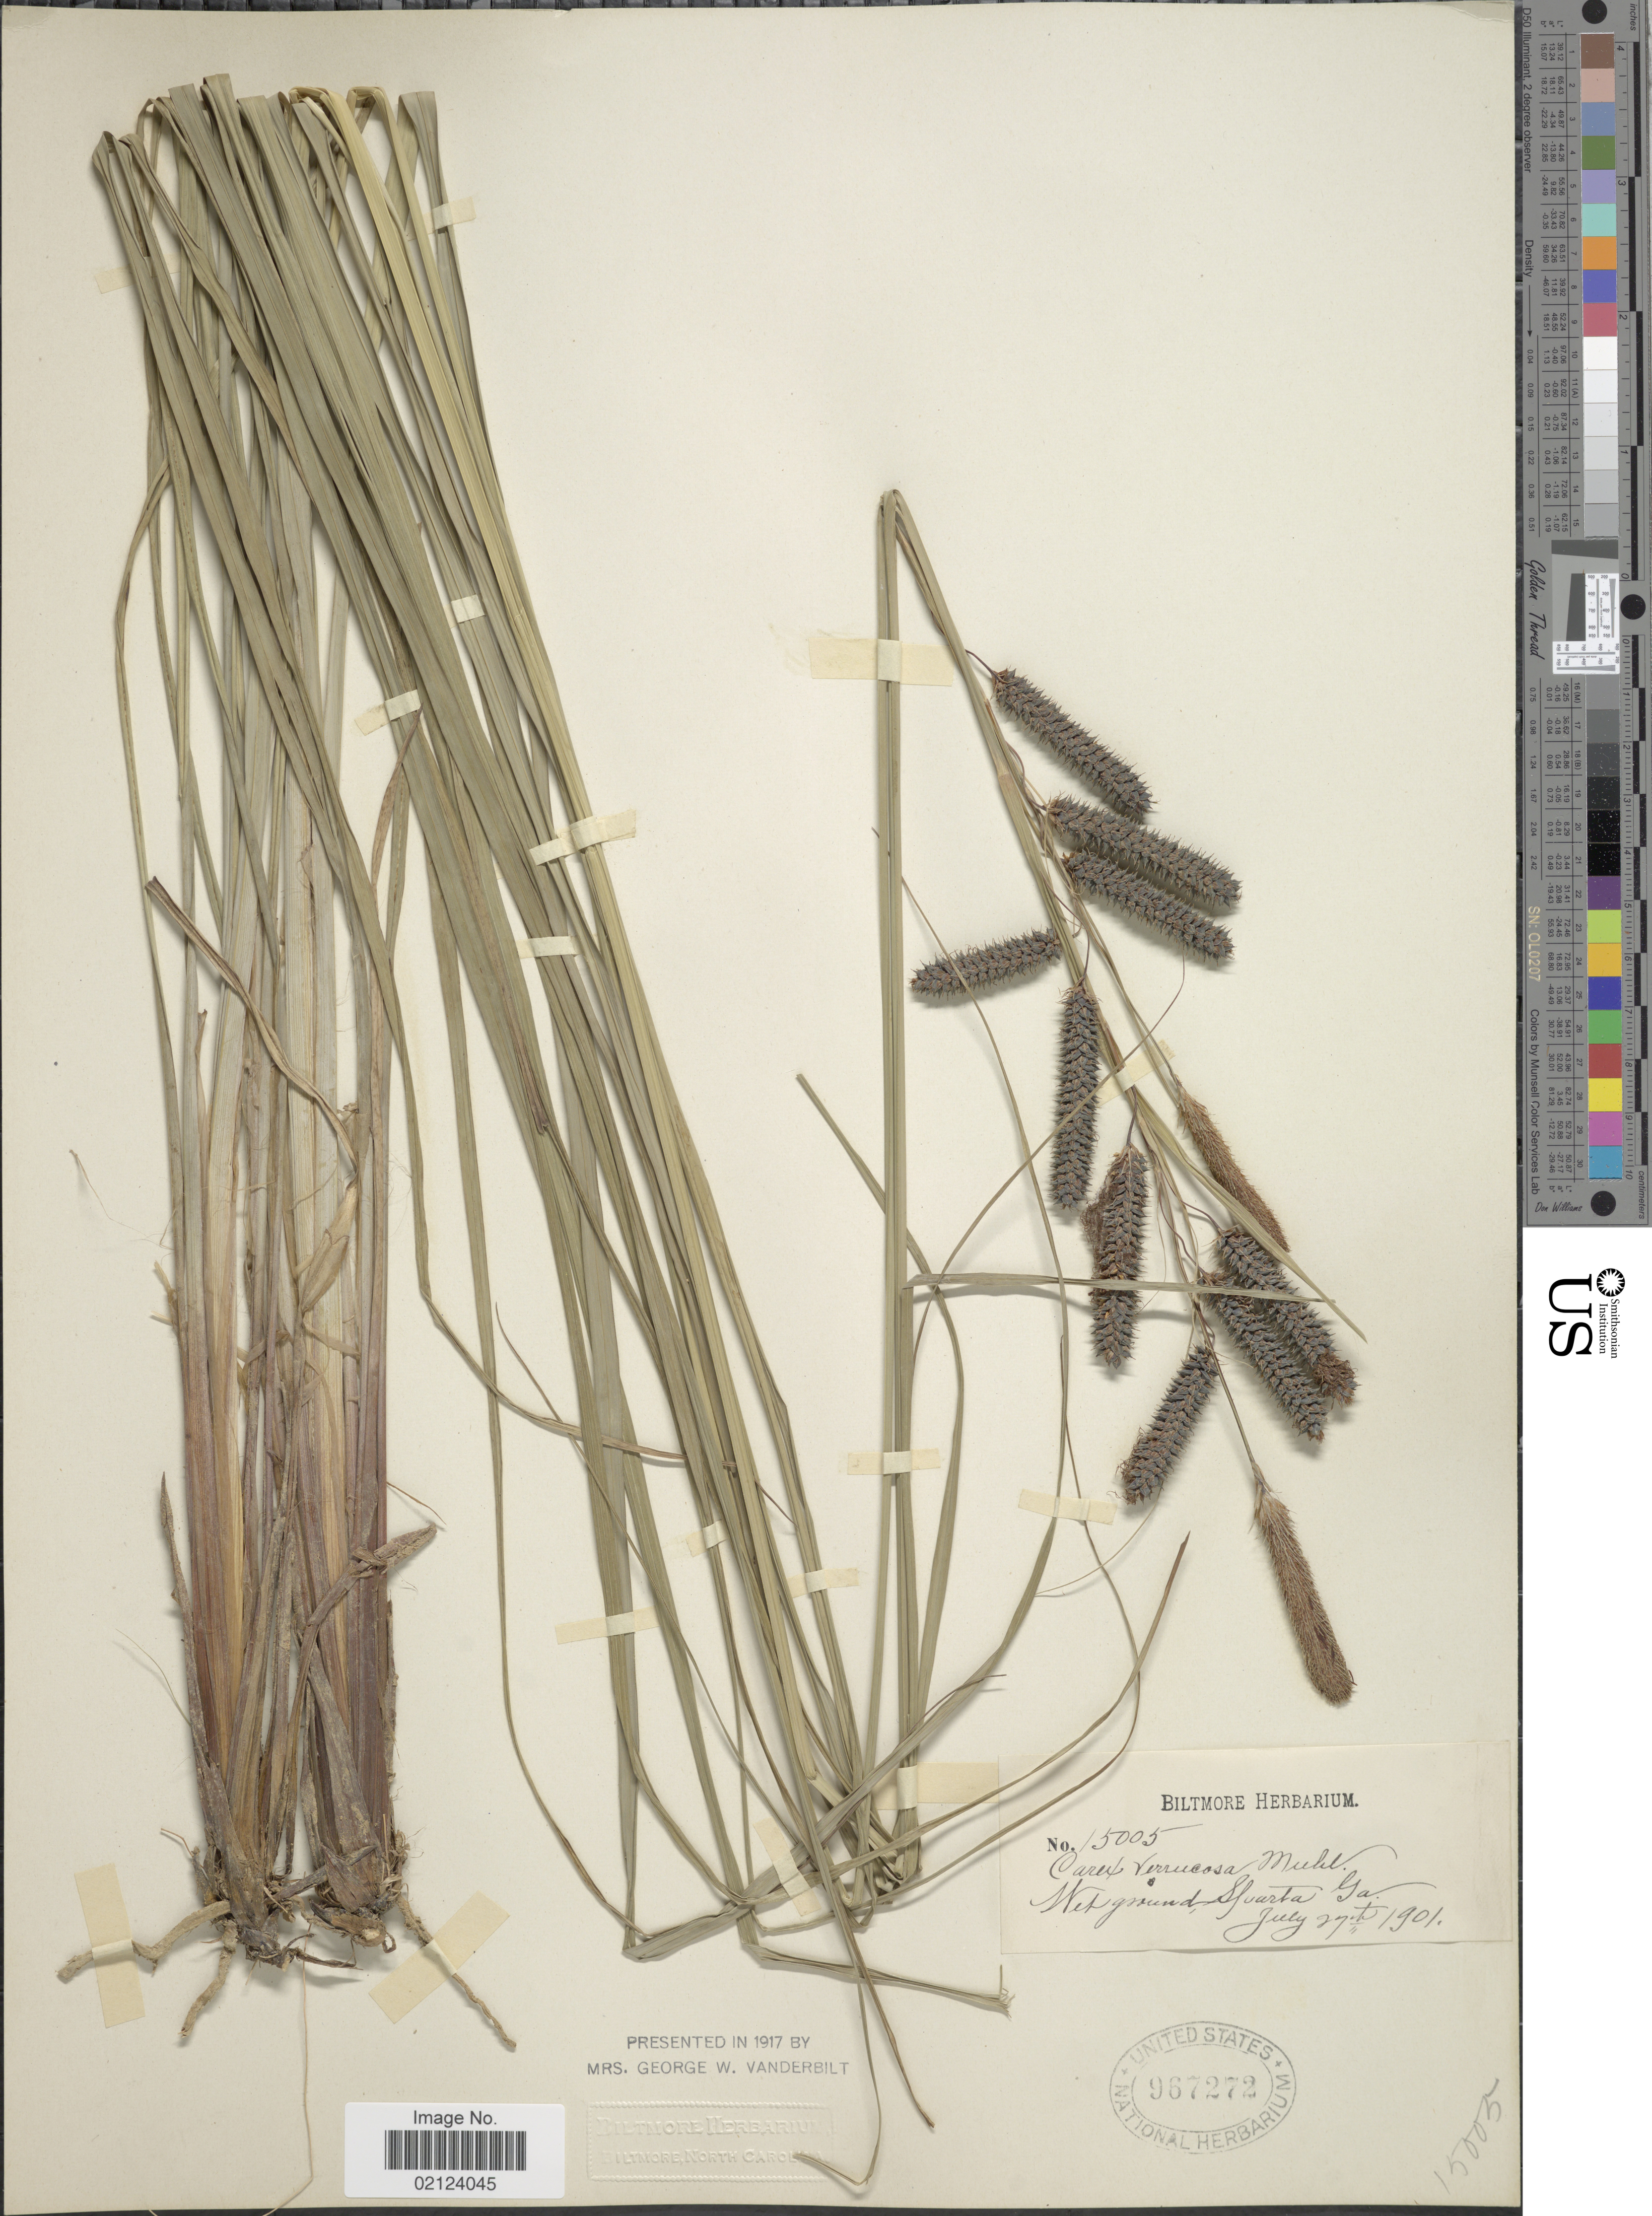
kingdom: Plantae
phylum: Tracheophyta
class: Liliopsida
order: Poales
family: Cyperaceae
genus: Carex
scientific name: Carex glaucescens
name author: Elliott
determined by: Strong, Mark T., (BOT), Smithsonian Institution - National Museum of Natural History (UNITED STATES)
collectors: ex herb. Biltmore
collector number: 15005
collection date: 1901-07-27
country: United States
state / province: Georgia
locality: Sparta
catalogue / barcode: US 967272